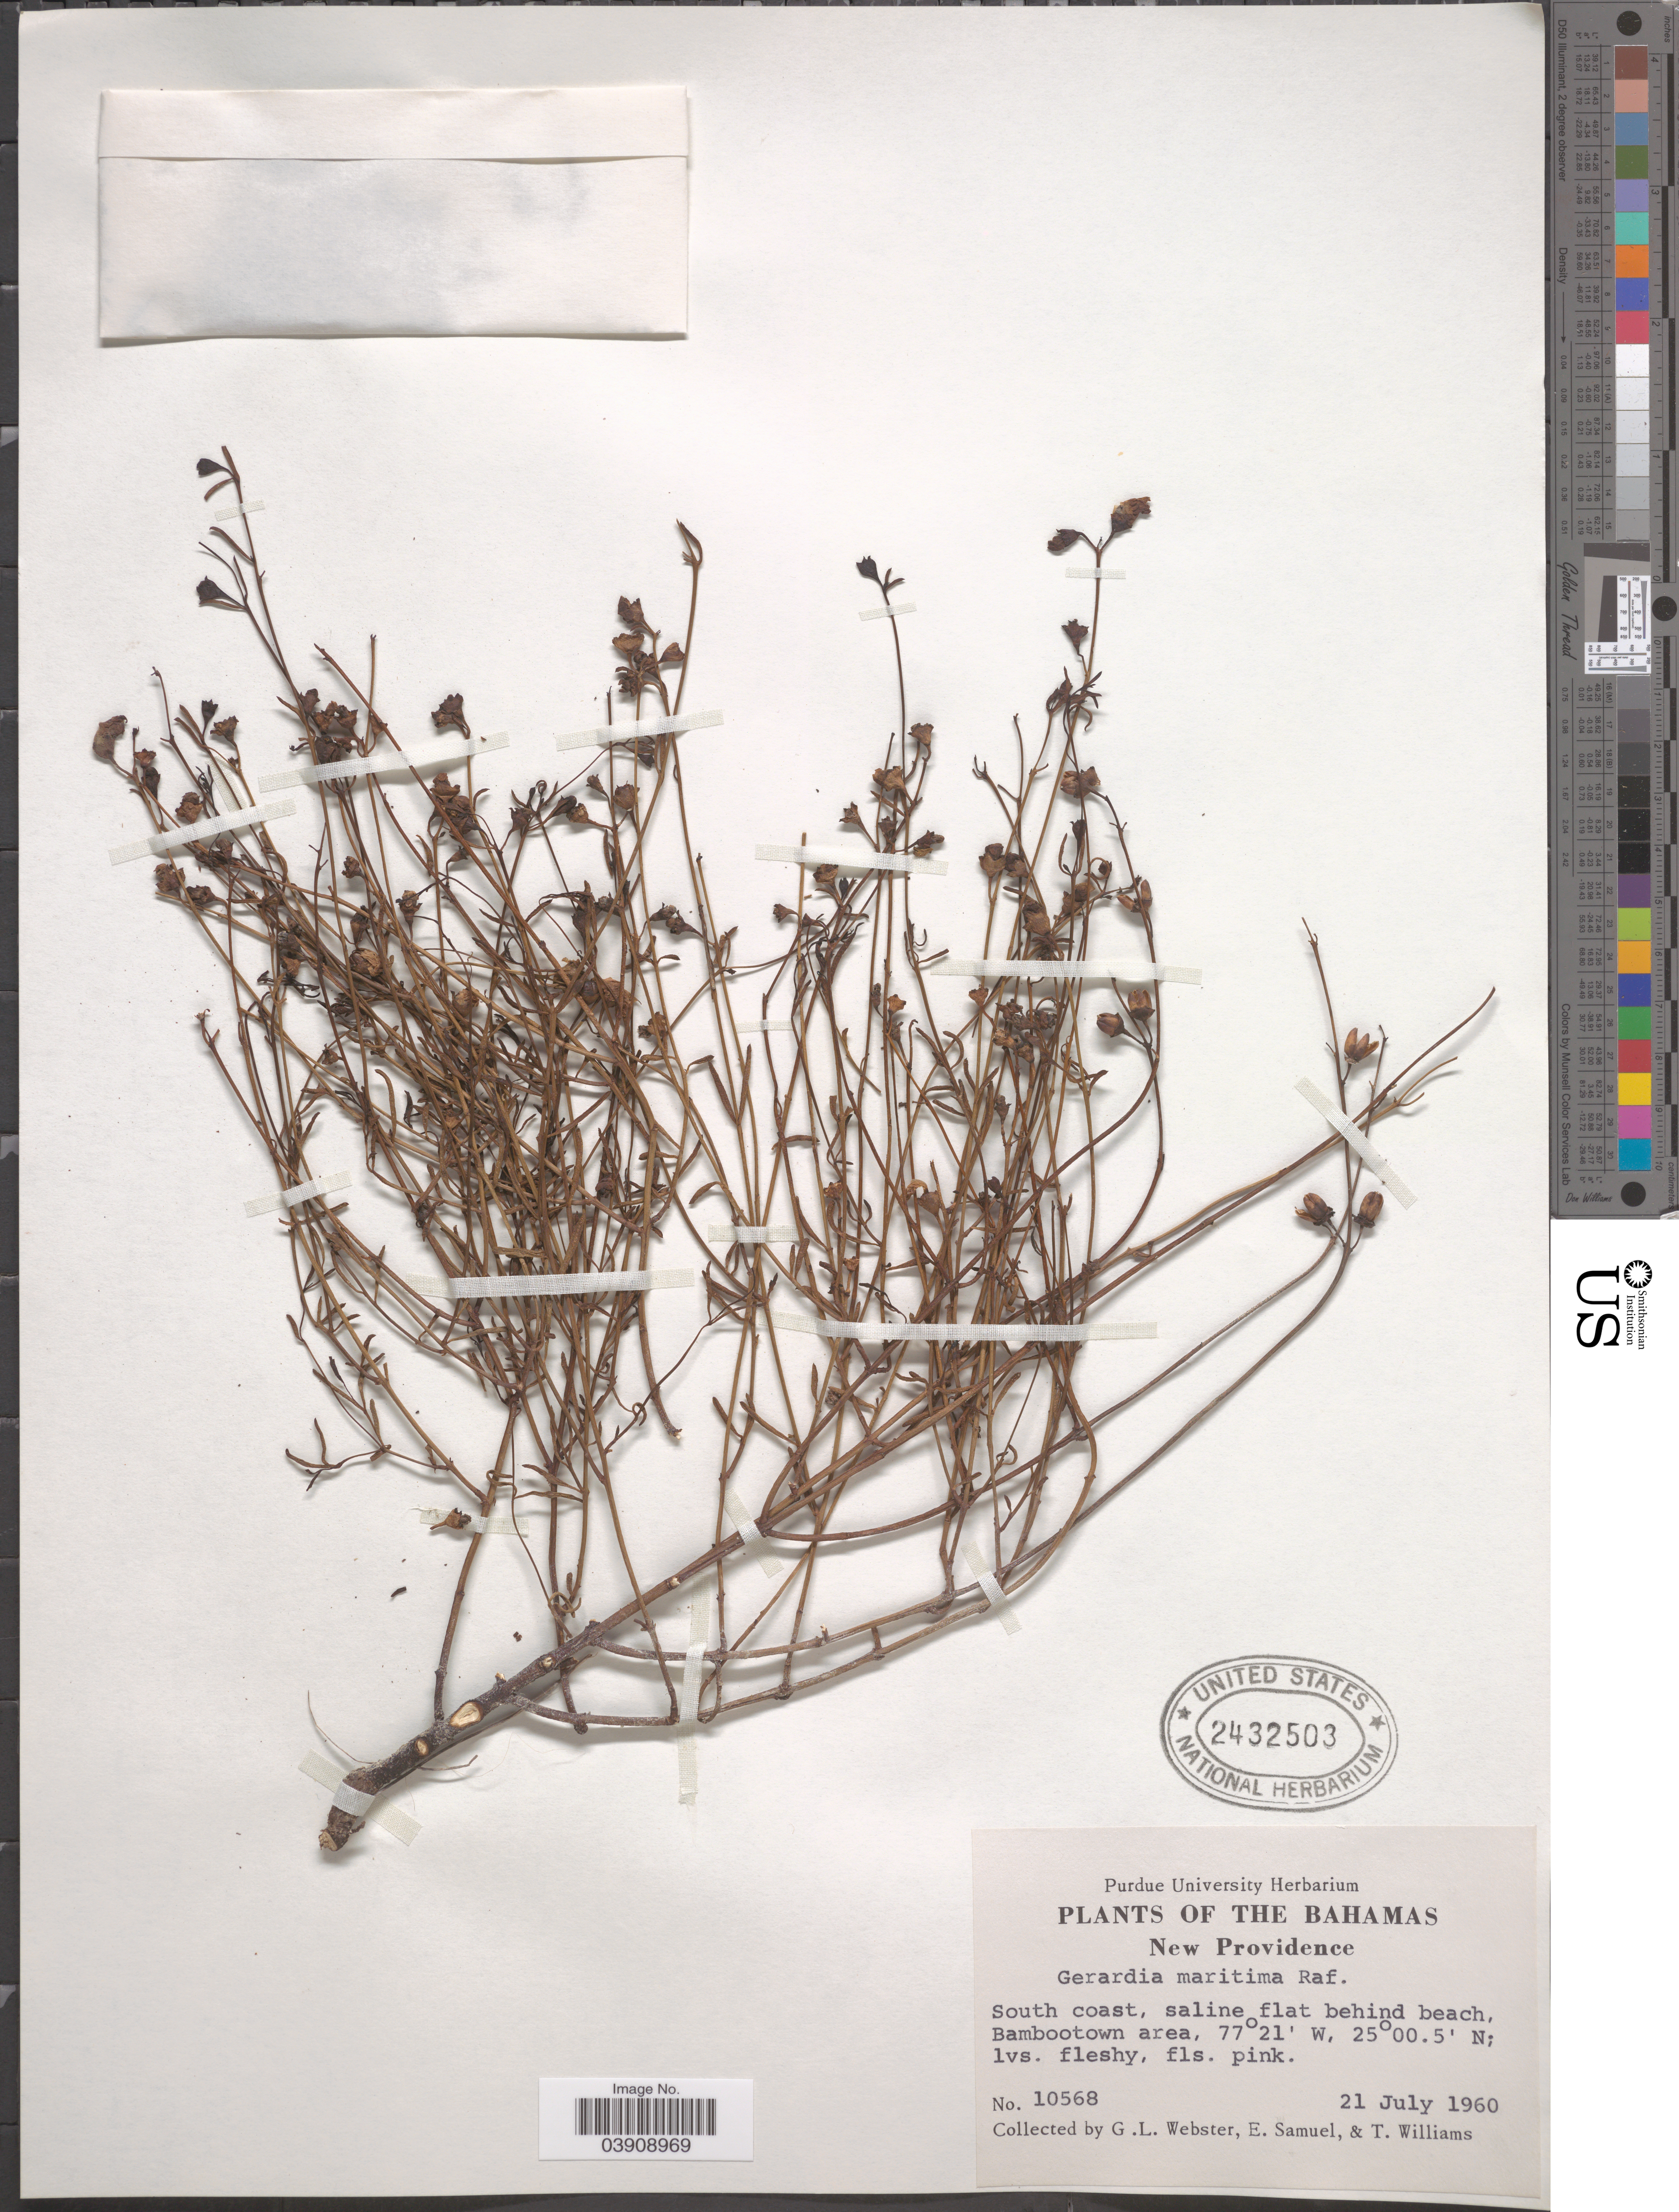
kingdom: Plantae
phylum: Tracheophyta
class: Magnoliopsida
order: Lamiales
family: Orobanchaceae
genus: Agalinis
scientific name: Agalinis maritima var. grandiflora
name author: (Benth.) Pennell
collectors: G. L. Webster, E. Samuel & T. Williams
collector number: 10568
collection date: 1960-07-21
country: Bahamas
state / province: New Providence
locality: South coast, saline flat behind beach, Bambootown are.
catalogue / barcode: US 2432503